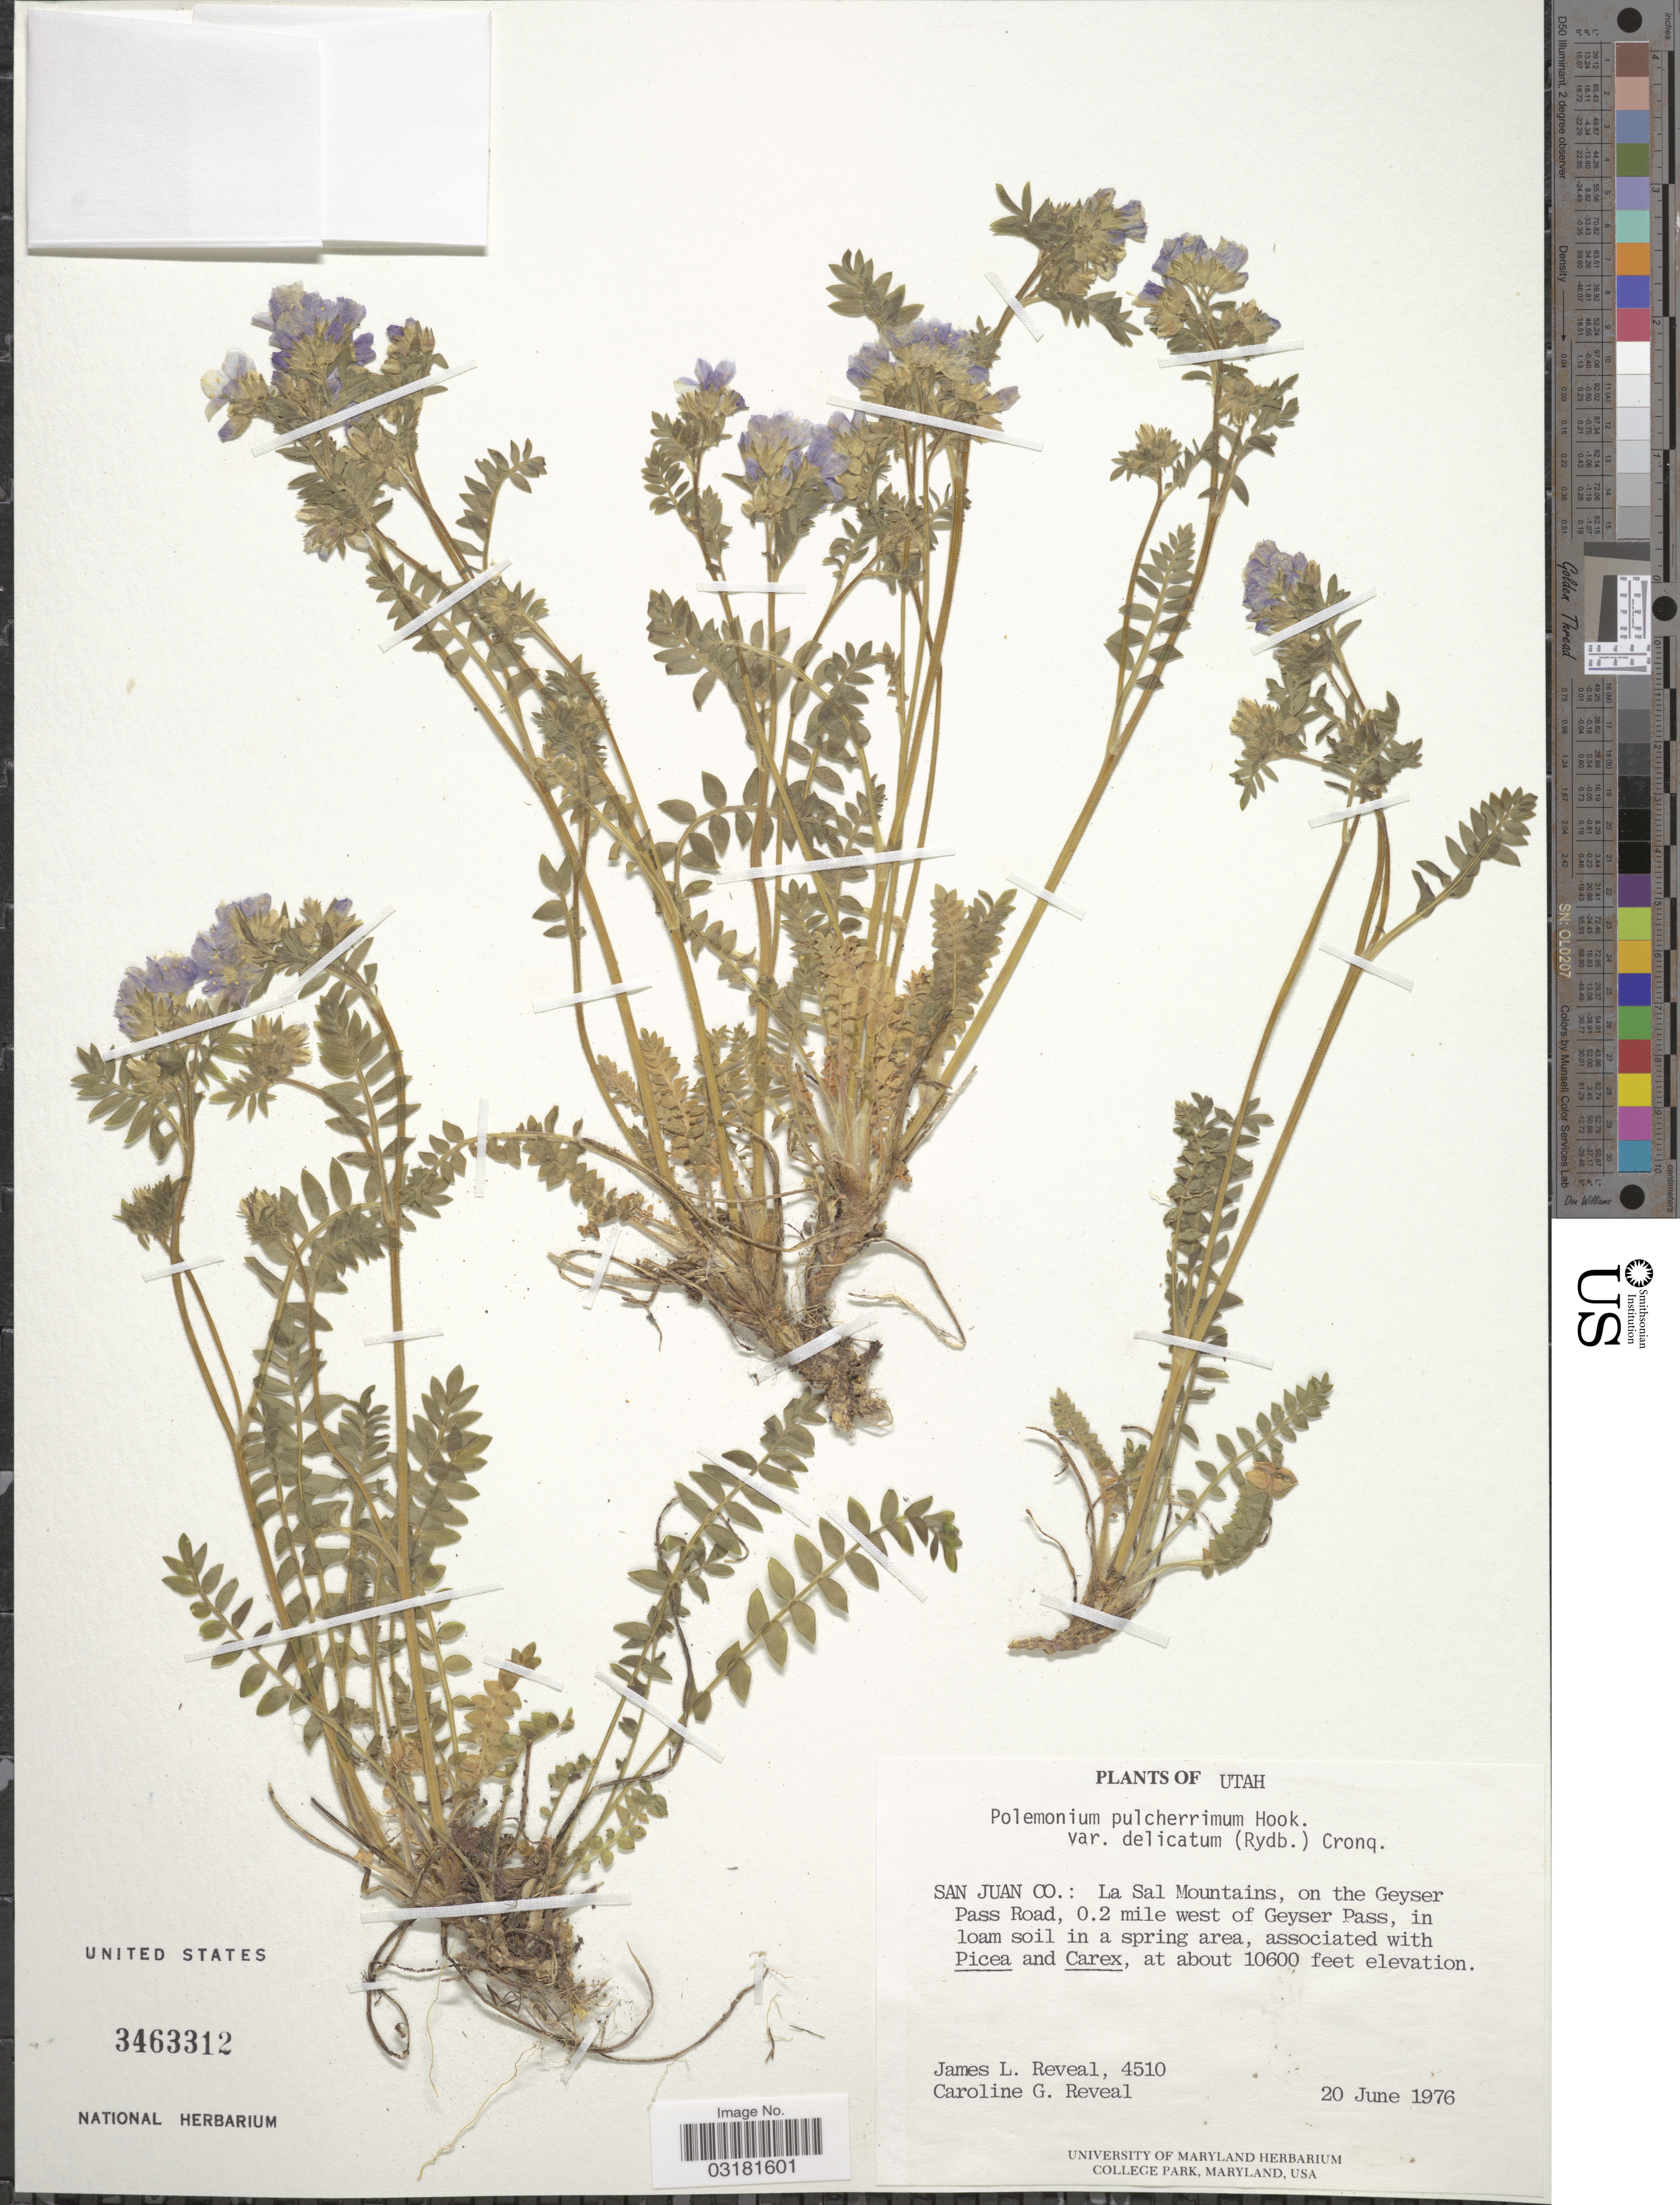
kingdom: Plantae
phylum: Tracheophyta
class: Magnoliopsida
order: Ericales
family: Polemoniaceae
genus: Polemonium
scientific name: Polemonium pulcherrimum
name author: Hook.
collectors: J. L. Reveal & C. G. Reveal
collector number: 4510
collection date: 1976-06-20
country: United States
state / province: Utah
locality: San Juan Co.: La Sal Mountains, on the Geyser Pass Road, 0.2 mile west of Geyser Pass.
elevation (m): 3231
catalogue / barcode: US 3463312